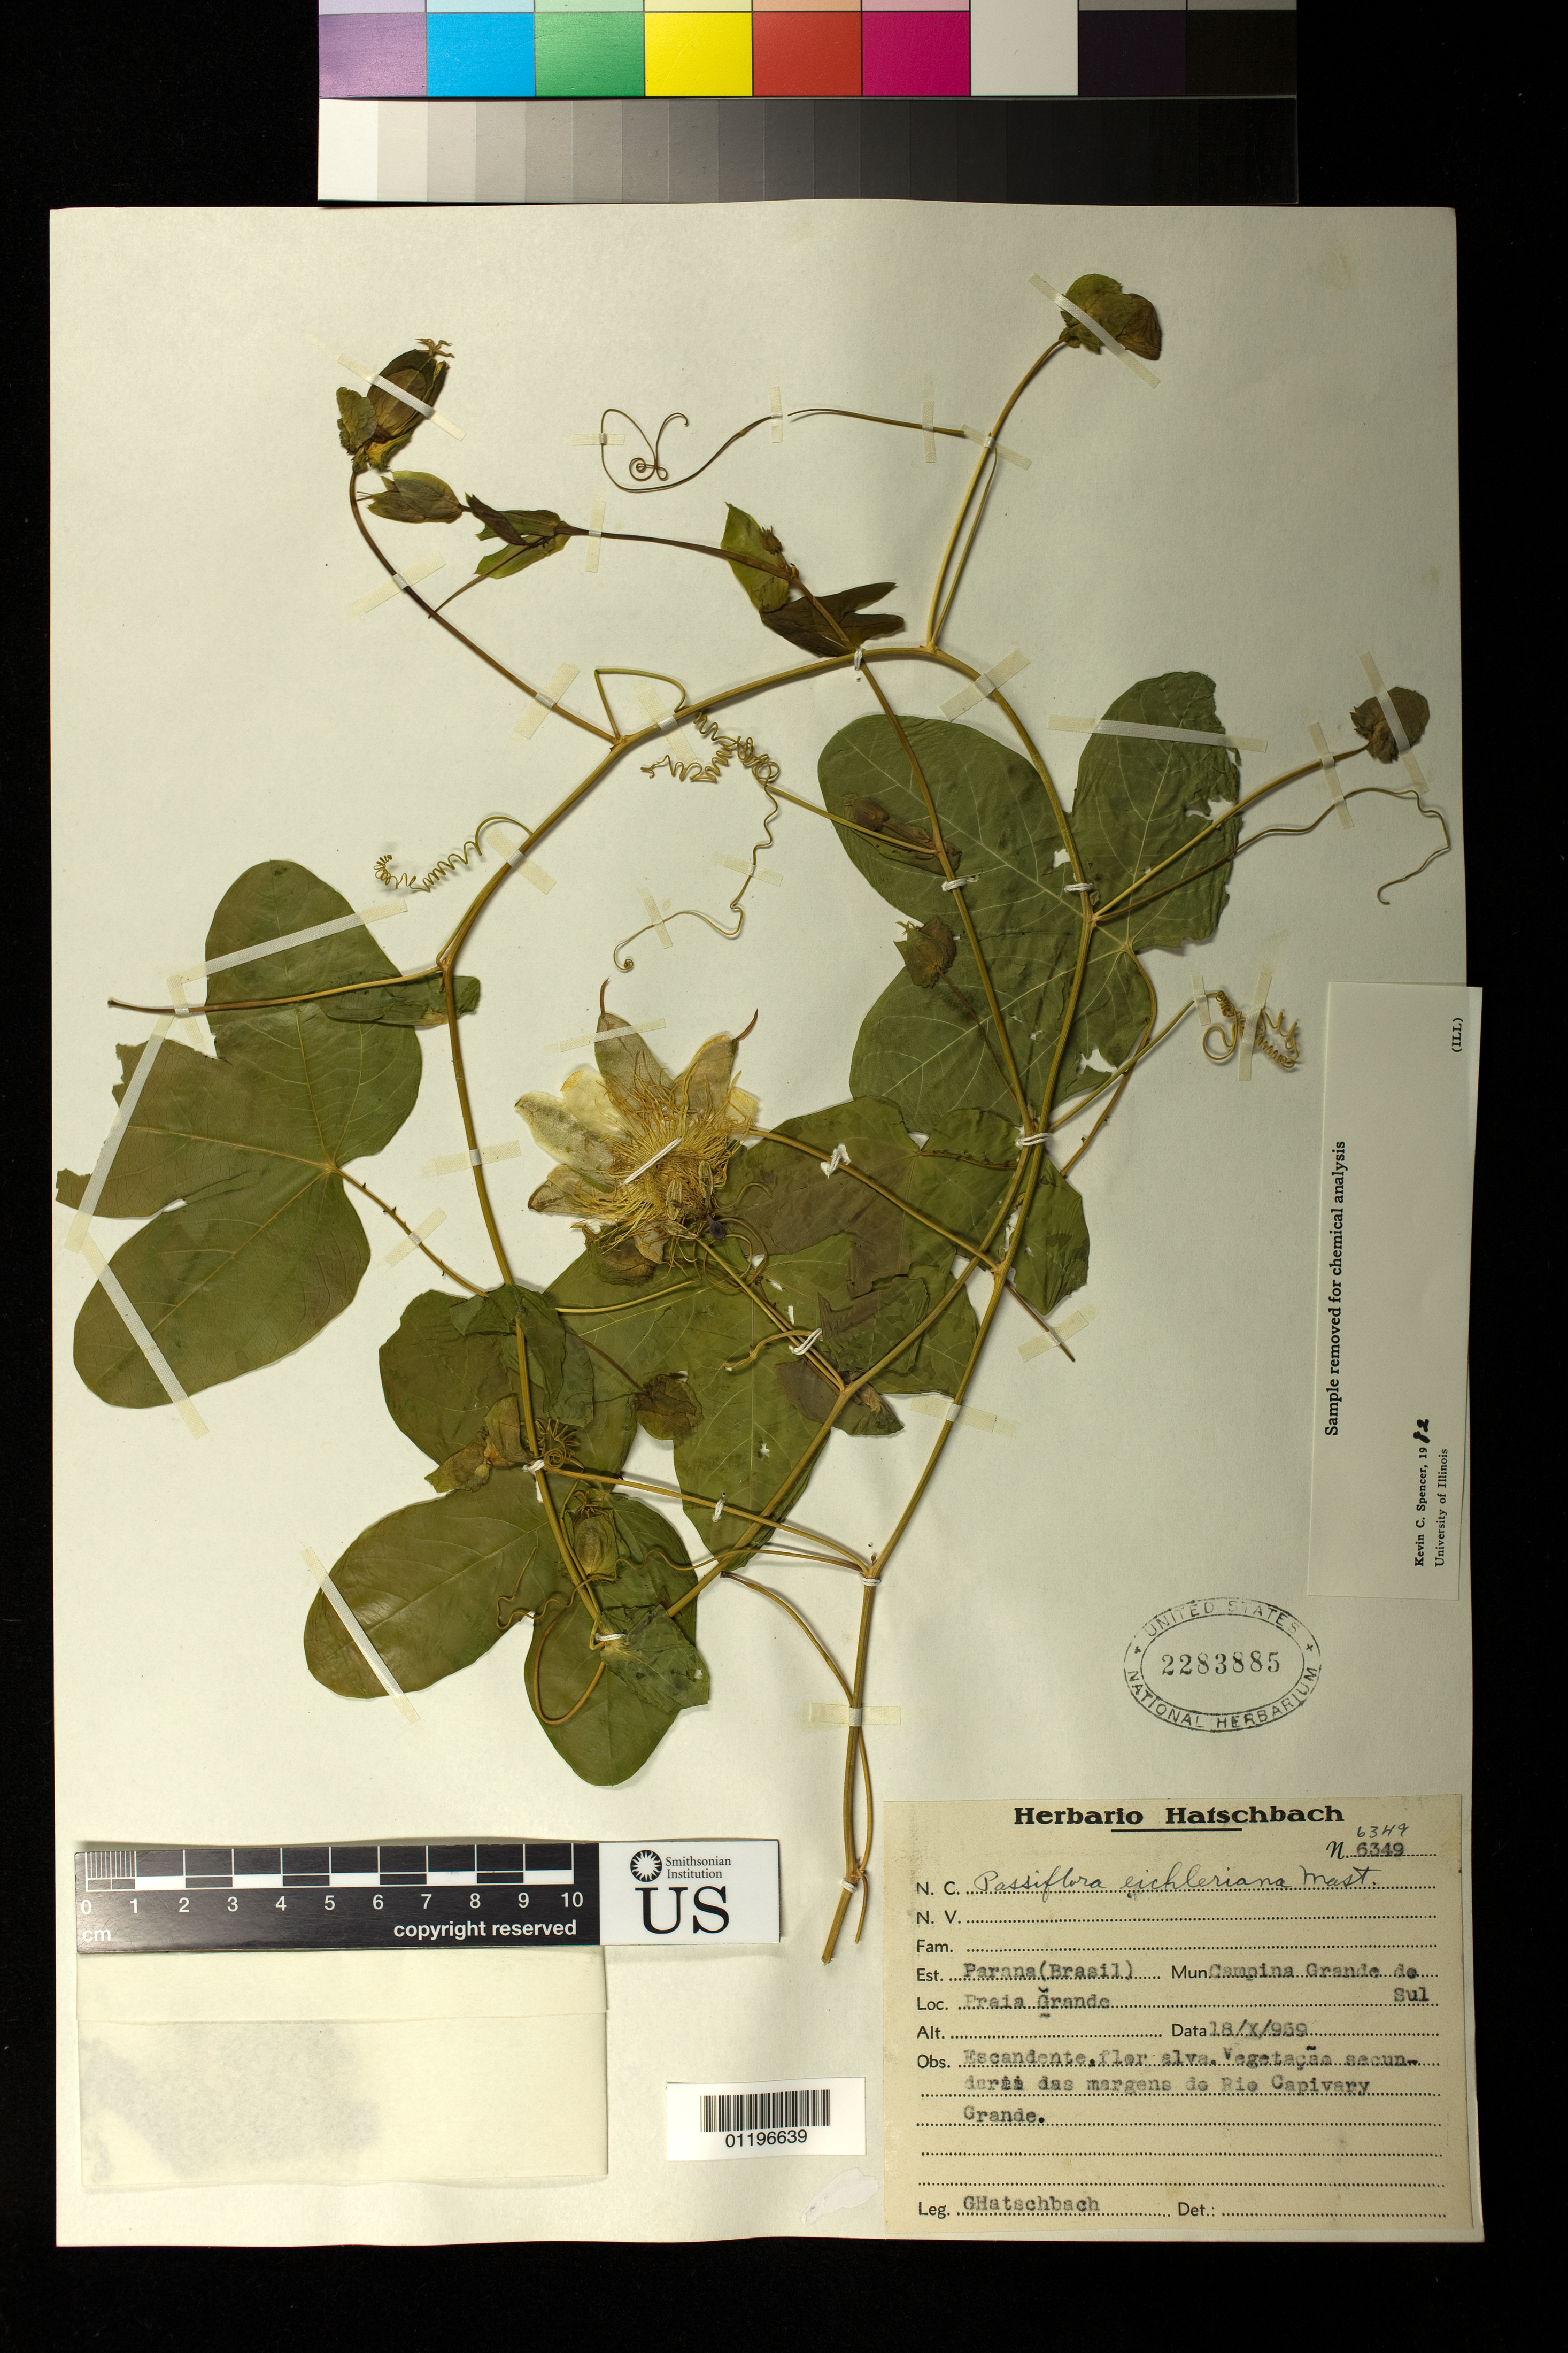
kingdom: Plantae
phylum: Tracheophyta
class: Magnoliopsida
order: Malpighiales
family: Passifloraceae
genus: Passiflora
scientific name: Passiflora eichleriana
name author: Mast.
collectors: G. Hatschbach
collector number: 6349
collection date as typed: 18 Oct 1939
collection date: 1939-10-18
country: Brazil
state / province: Paraná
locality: Campina Grande de Sul. Praia Grande. Rio Capivary.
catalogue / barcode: US 2283885